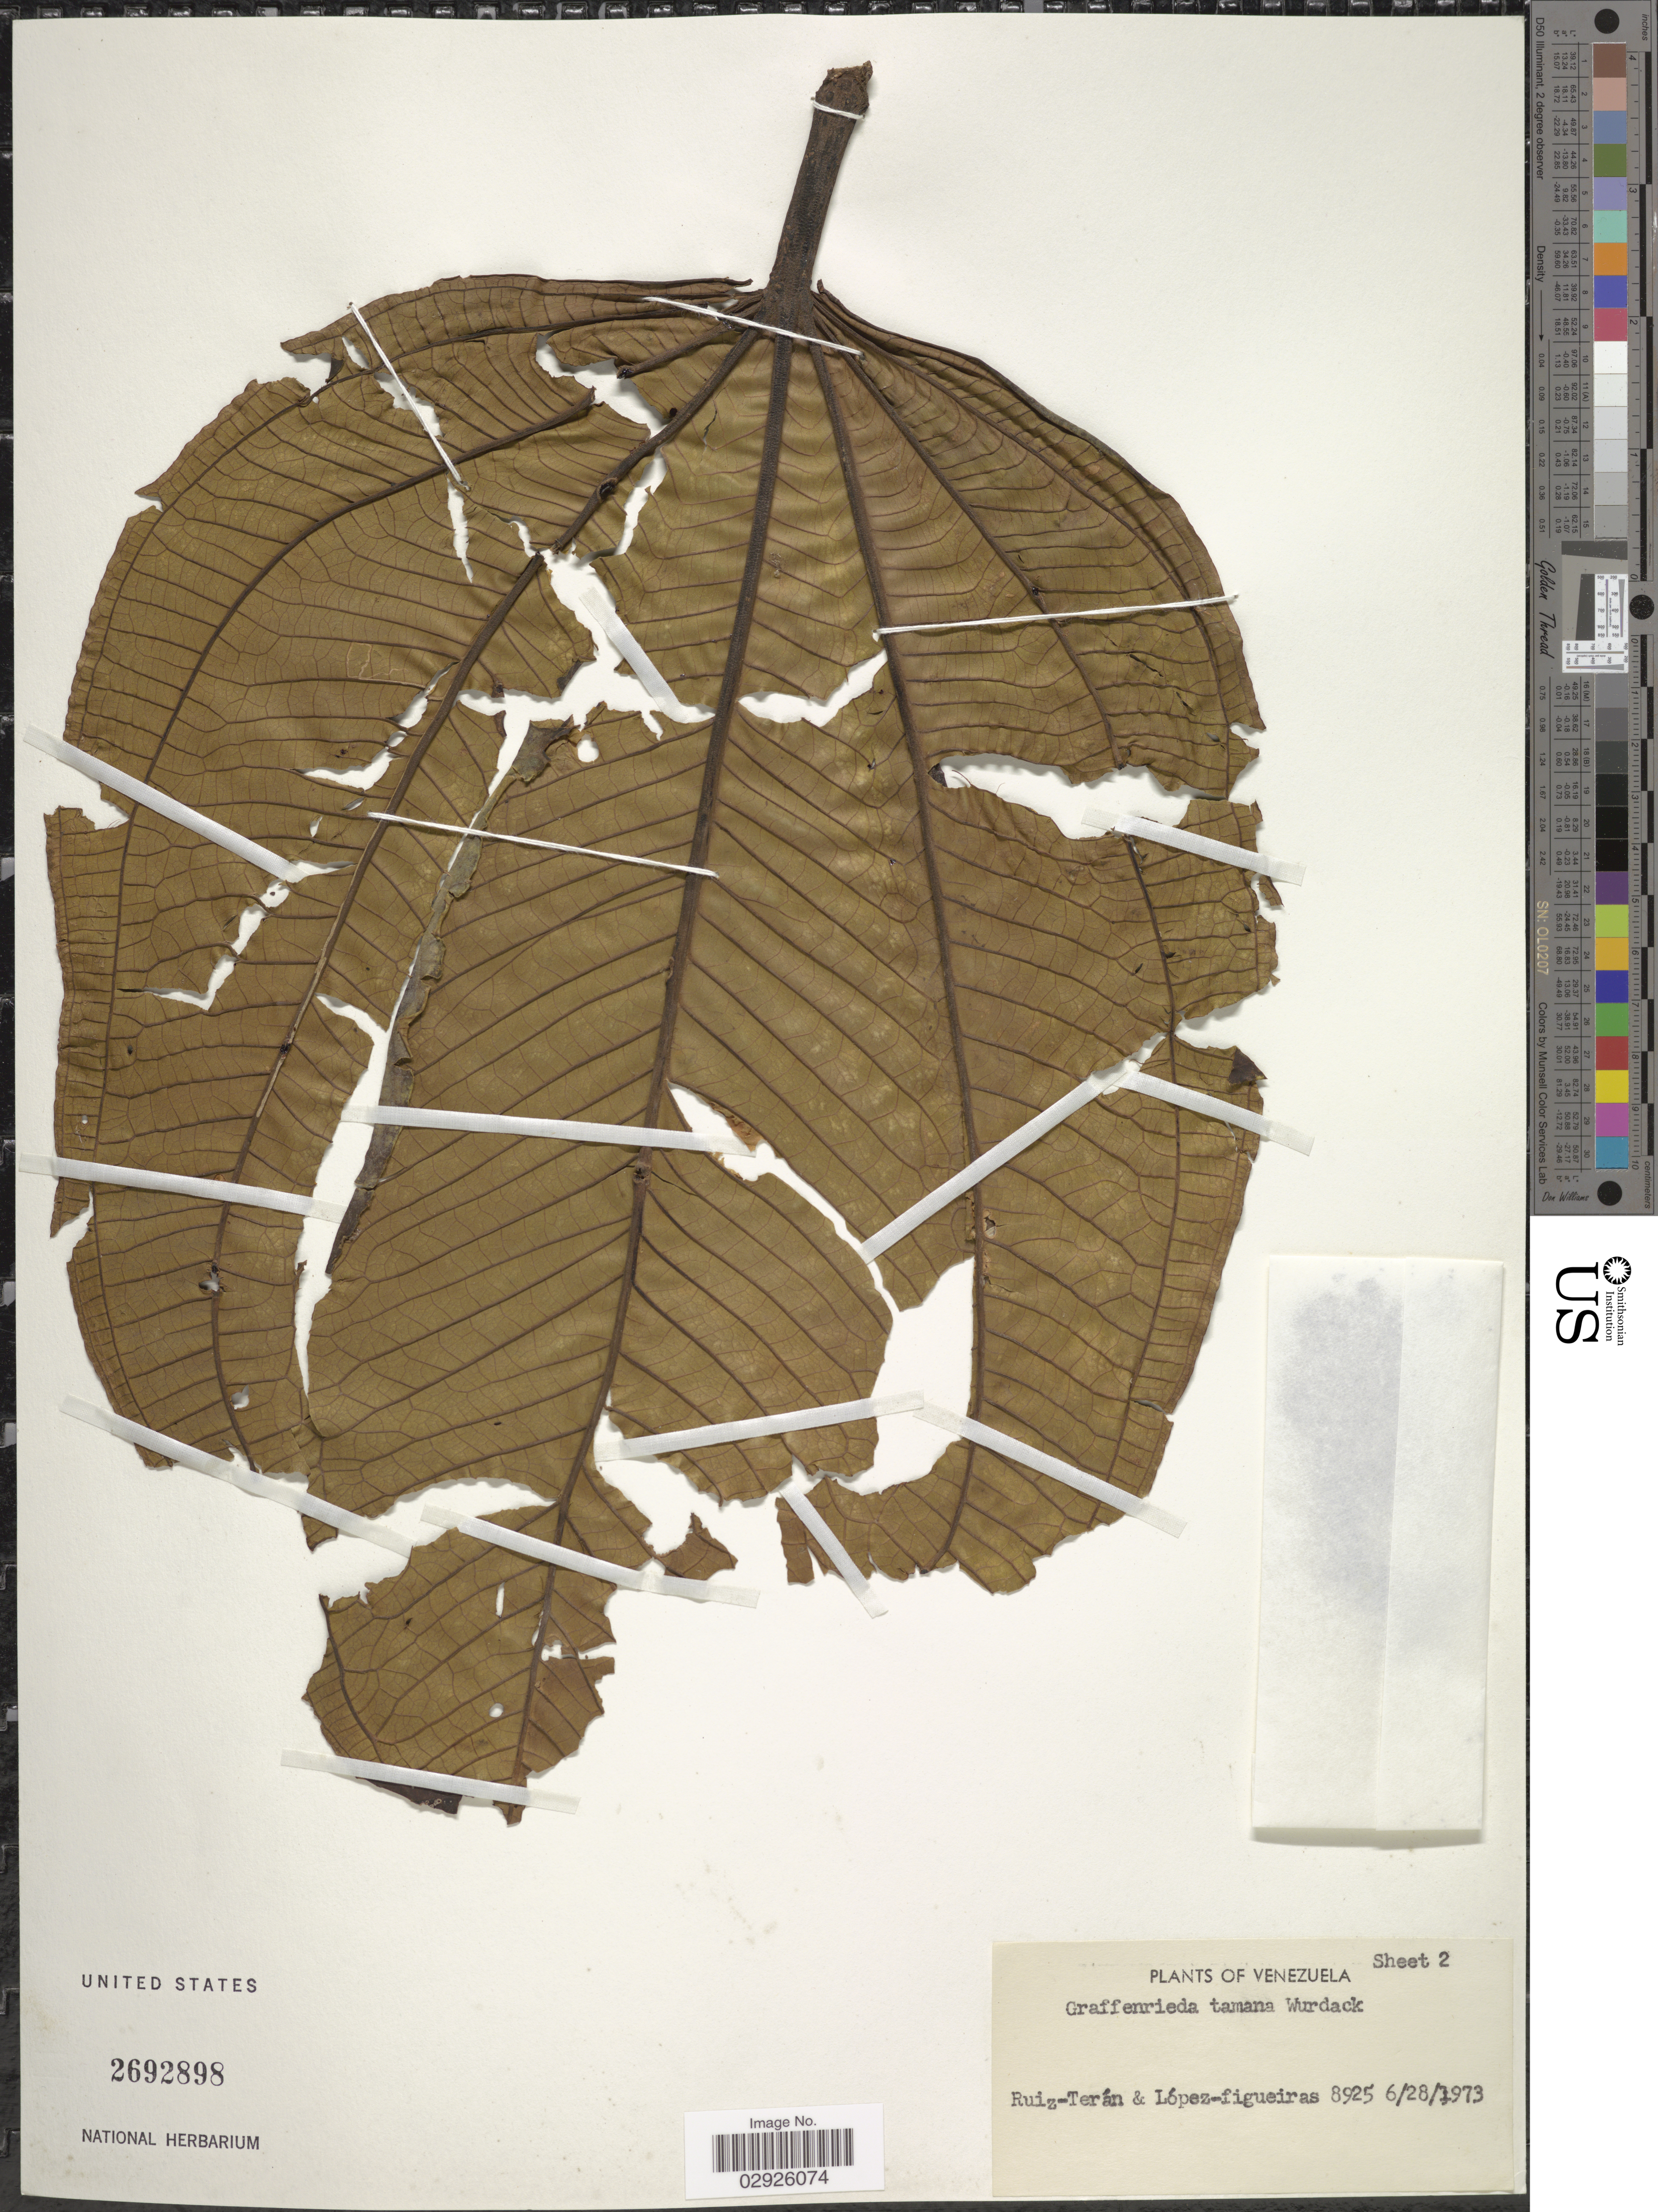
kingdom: Plantae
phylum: Tracheophyta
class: Magnoliopsida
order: Myrtales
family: Melastomataceae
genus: Graffenrieda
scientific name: Graffenrieda tamana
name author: Wurdack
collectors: Ruiz-Terán & M. López Figueiras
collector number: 8925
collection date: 1973-06-28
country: Venezuela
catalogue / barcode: US 2692898